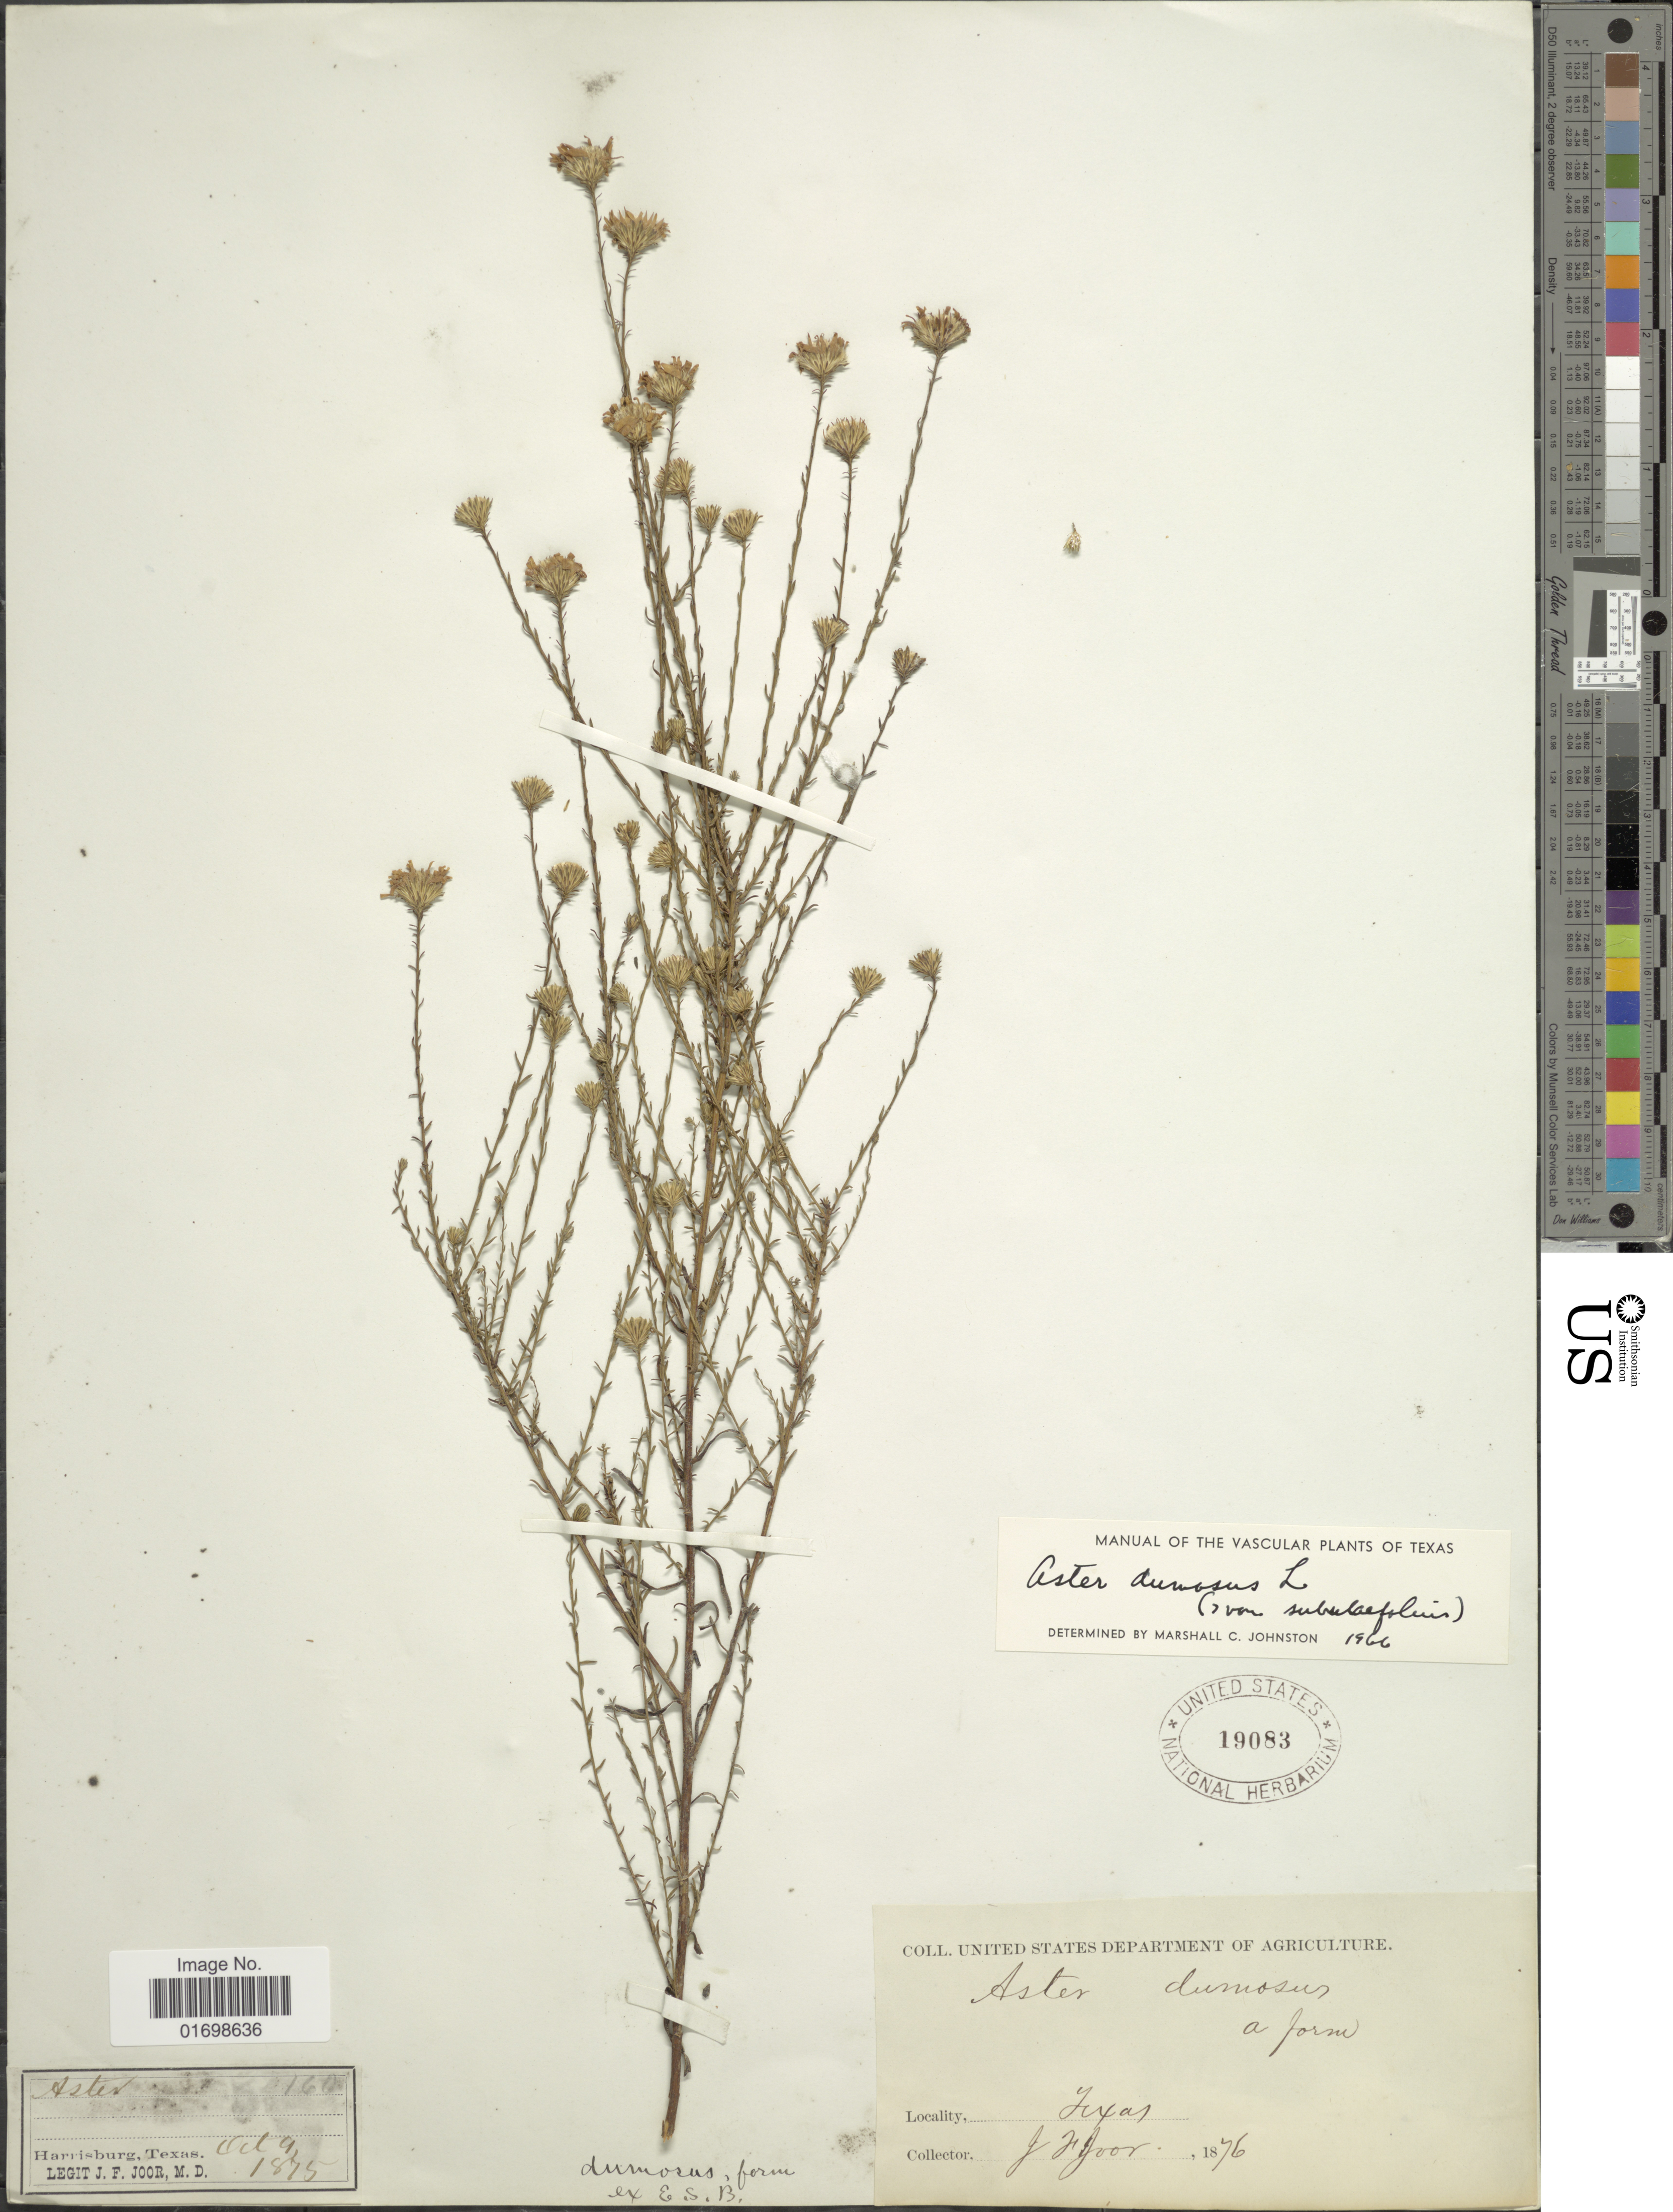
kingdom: Plantae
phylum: Tracheophyta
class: Magnoliopsida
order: Asterales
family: Asteraceae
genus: Symphyotrichum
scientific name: Symphyotrichum dumosum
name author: (L.) G.L. Nesom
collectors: J. F. Joor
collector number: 160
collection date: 1875-10-09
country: United States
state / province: Texas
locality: Texas. Harris-burg,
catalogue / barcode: US 19083